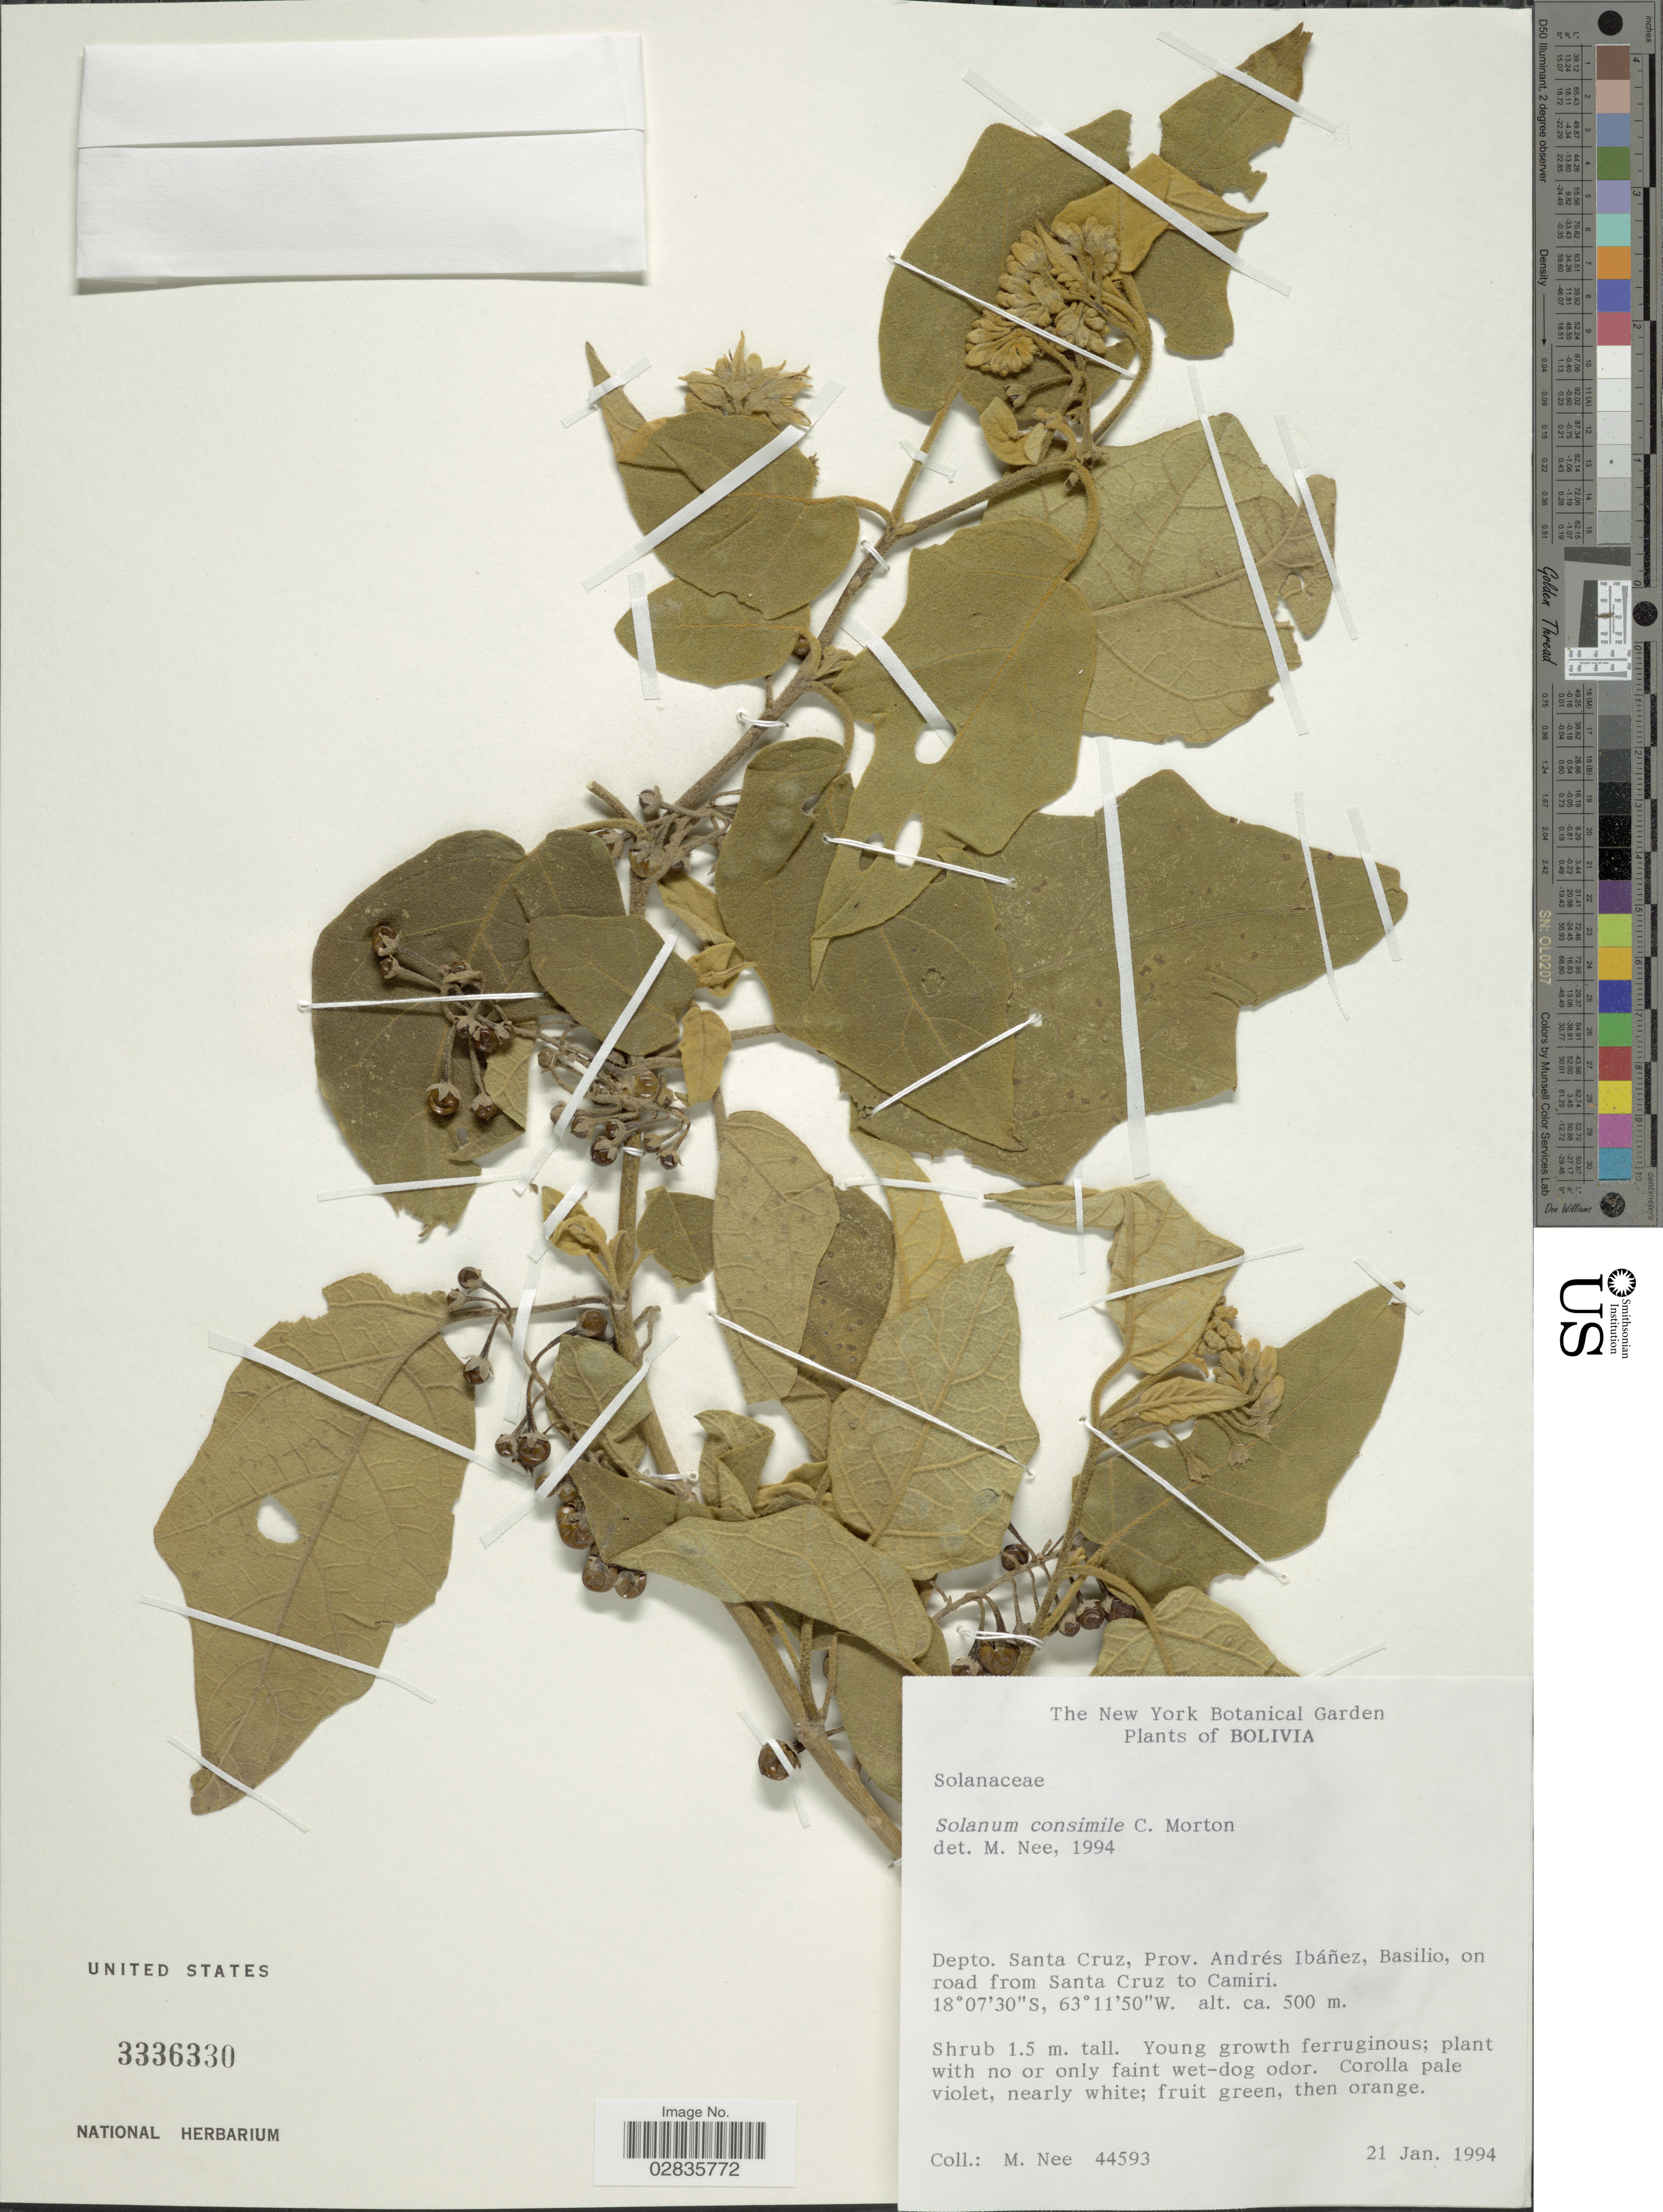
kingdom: Plantae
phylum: Tracheophyta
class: Magnoliopsida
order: Solanales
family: Solanaceae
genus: Solanum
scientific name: Solanum consimile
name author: C.V. Morton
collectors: M. Nee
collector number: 44593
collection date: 1994-01-21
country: Bolivia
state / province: Santa Cruz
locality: Depto. Santa Cruz, Prov. Andrés Ibáñez, Basilio, on road from Santa Cruz to Camiri.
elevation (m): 500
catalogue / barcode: US 3336330